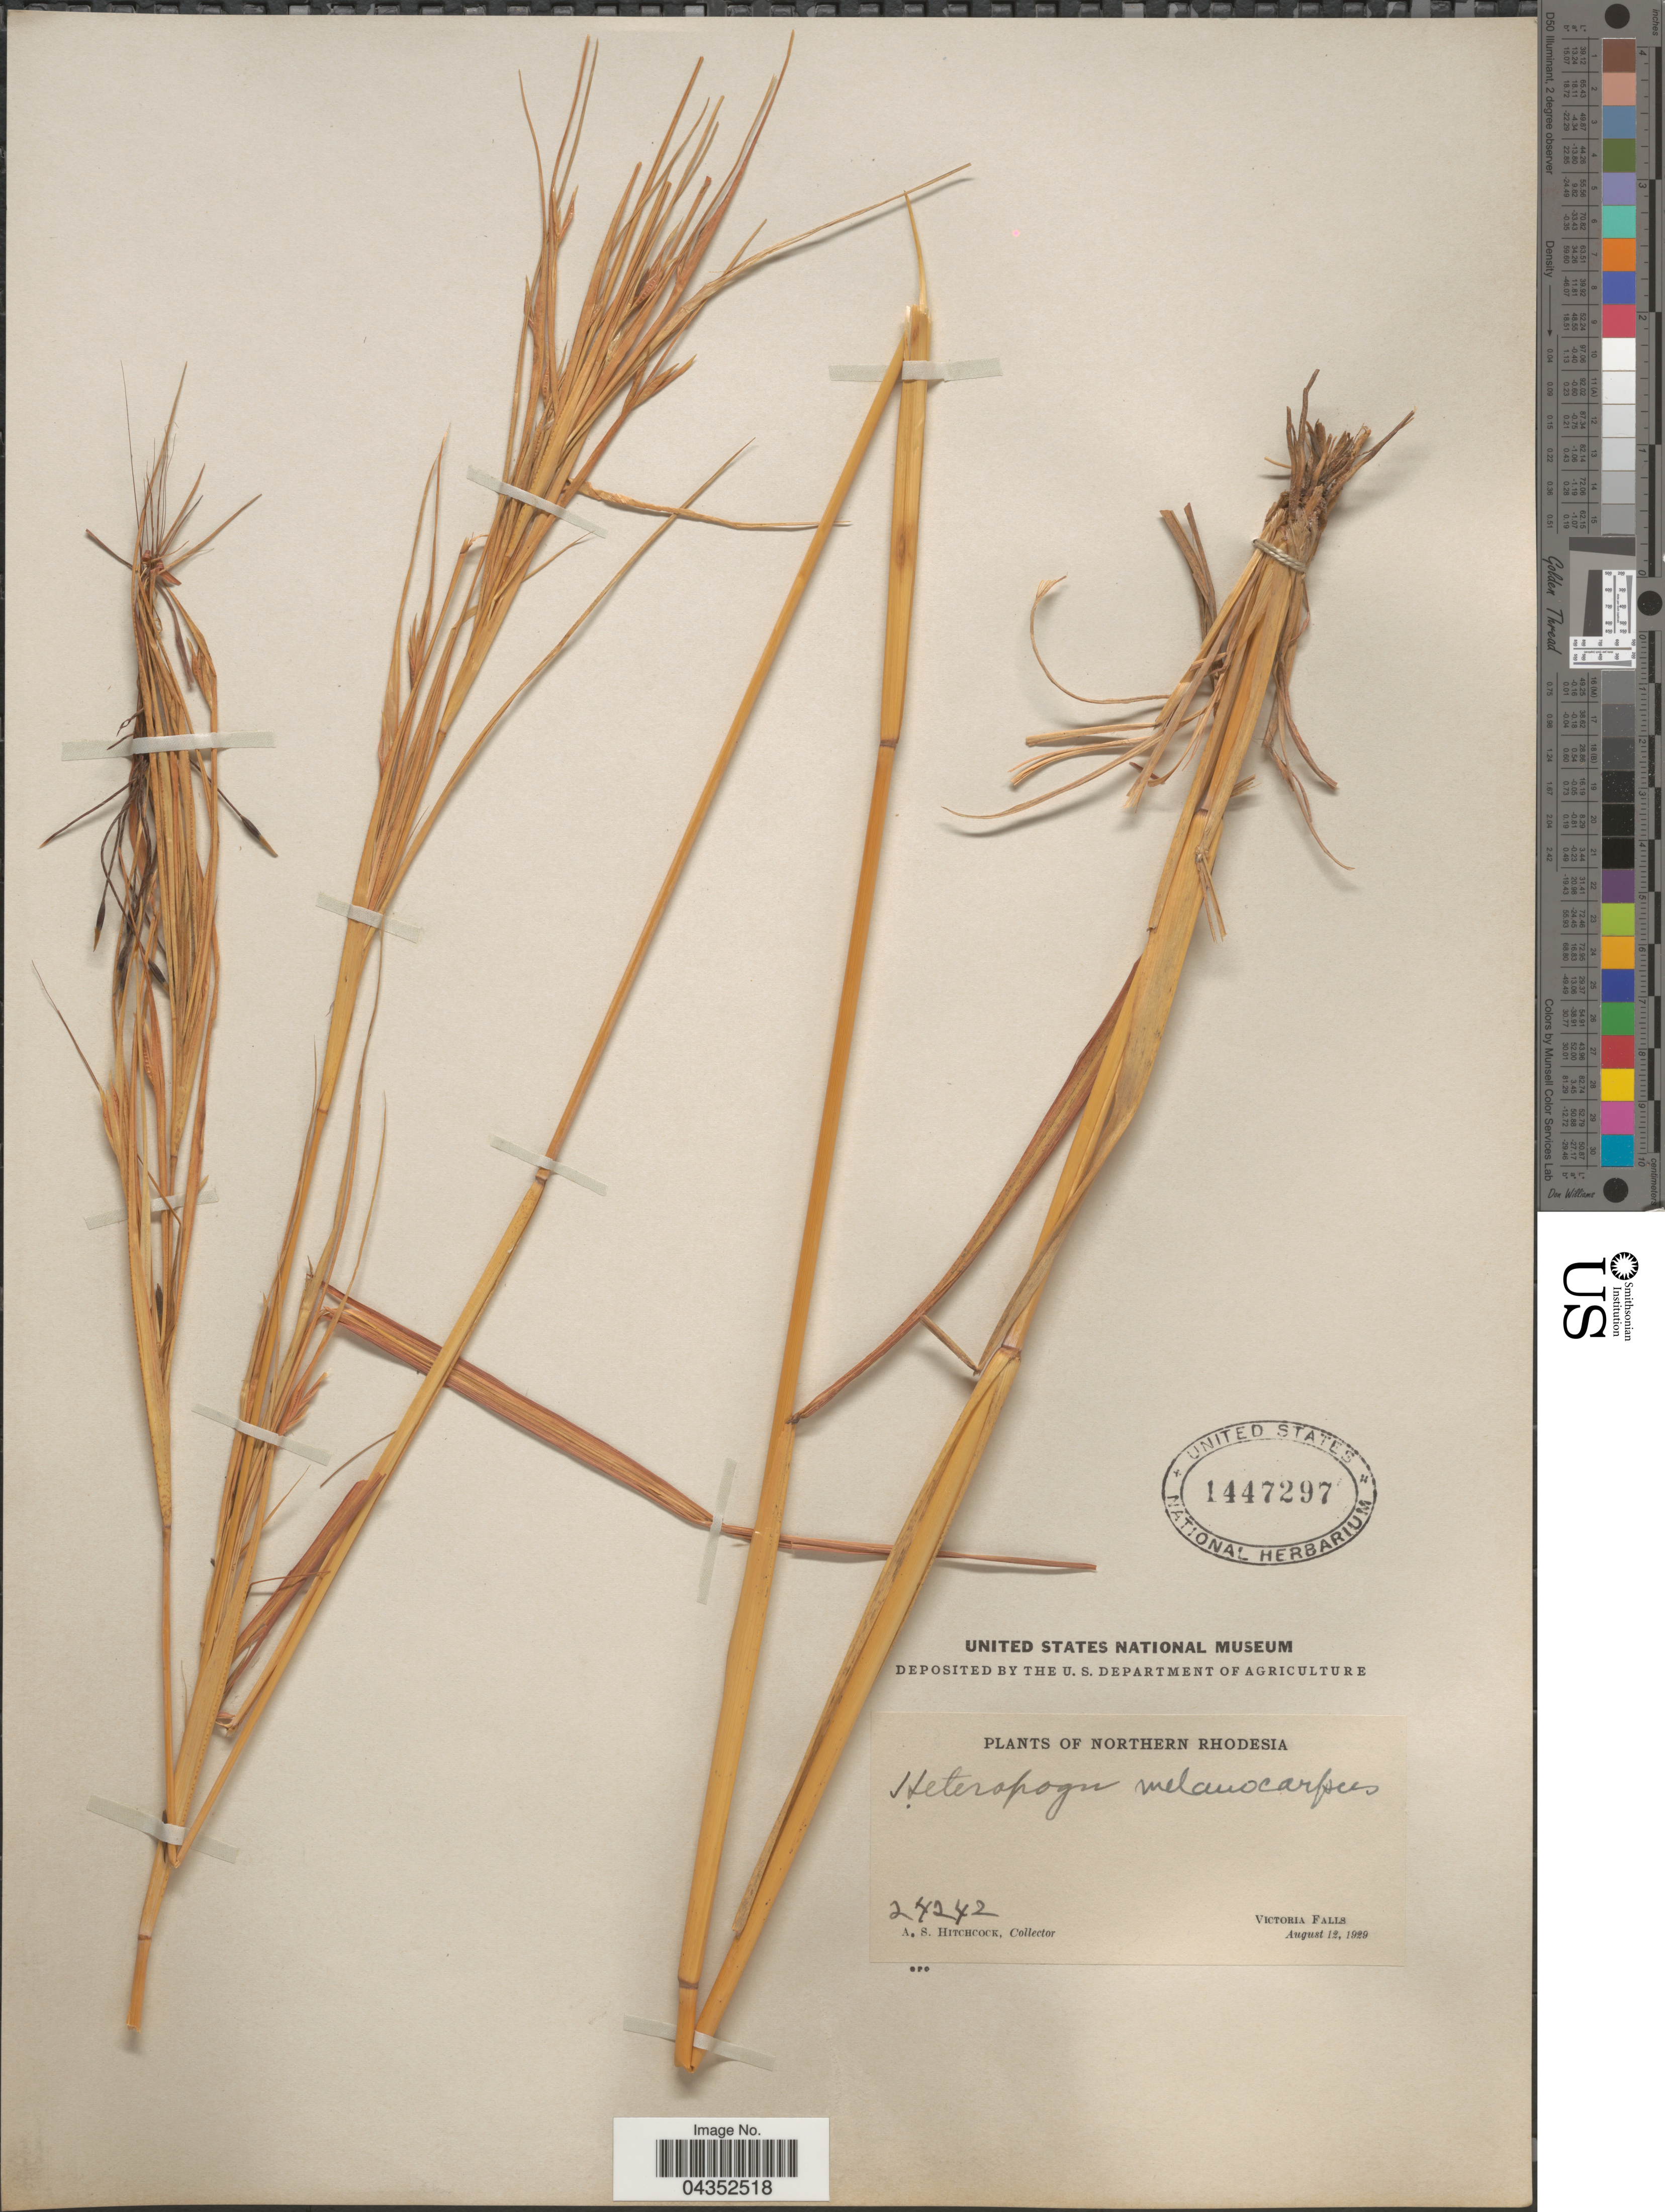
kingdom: Plantae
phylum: Tracheophyta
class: Liliopsida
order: Poales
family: Poaceae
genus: Heteropogon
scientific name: Heteropogon melanocarpus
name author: (Elliott) Benth.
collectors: A. S. Hitchcock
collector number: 24242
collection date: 1929-08-12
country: Zambia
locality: Northern Rhodesia. Victoria Falls.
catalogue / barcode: US 1447297